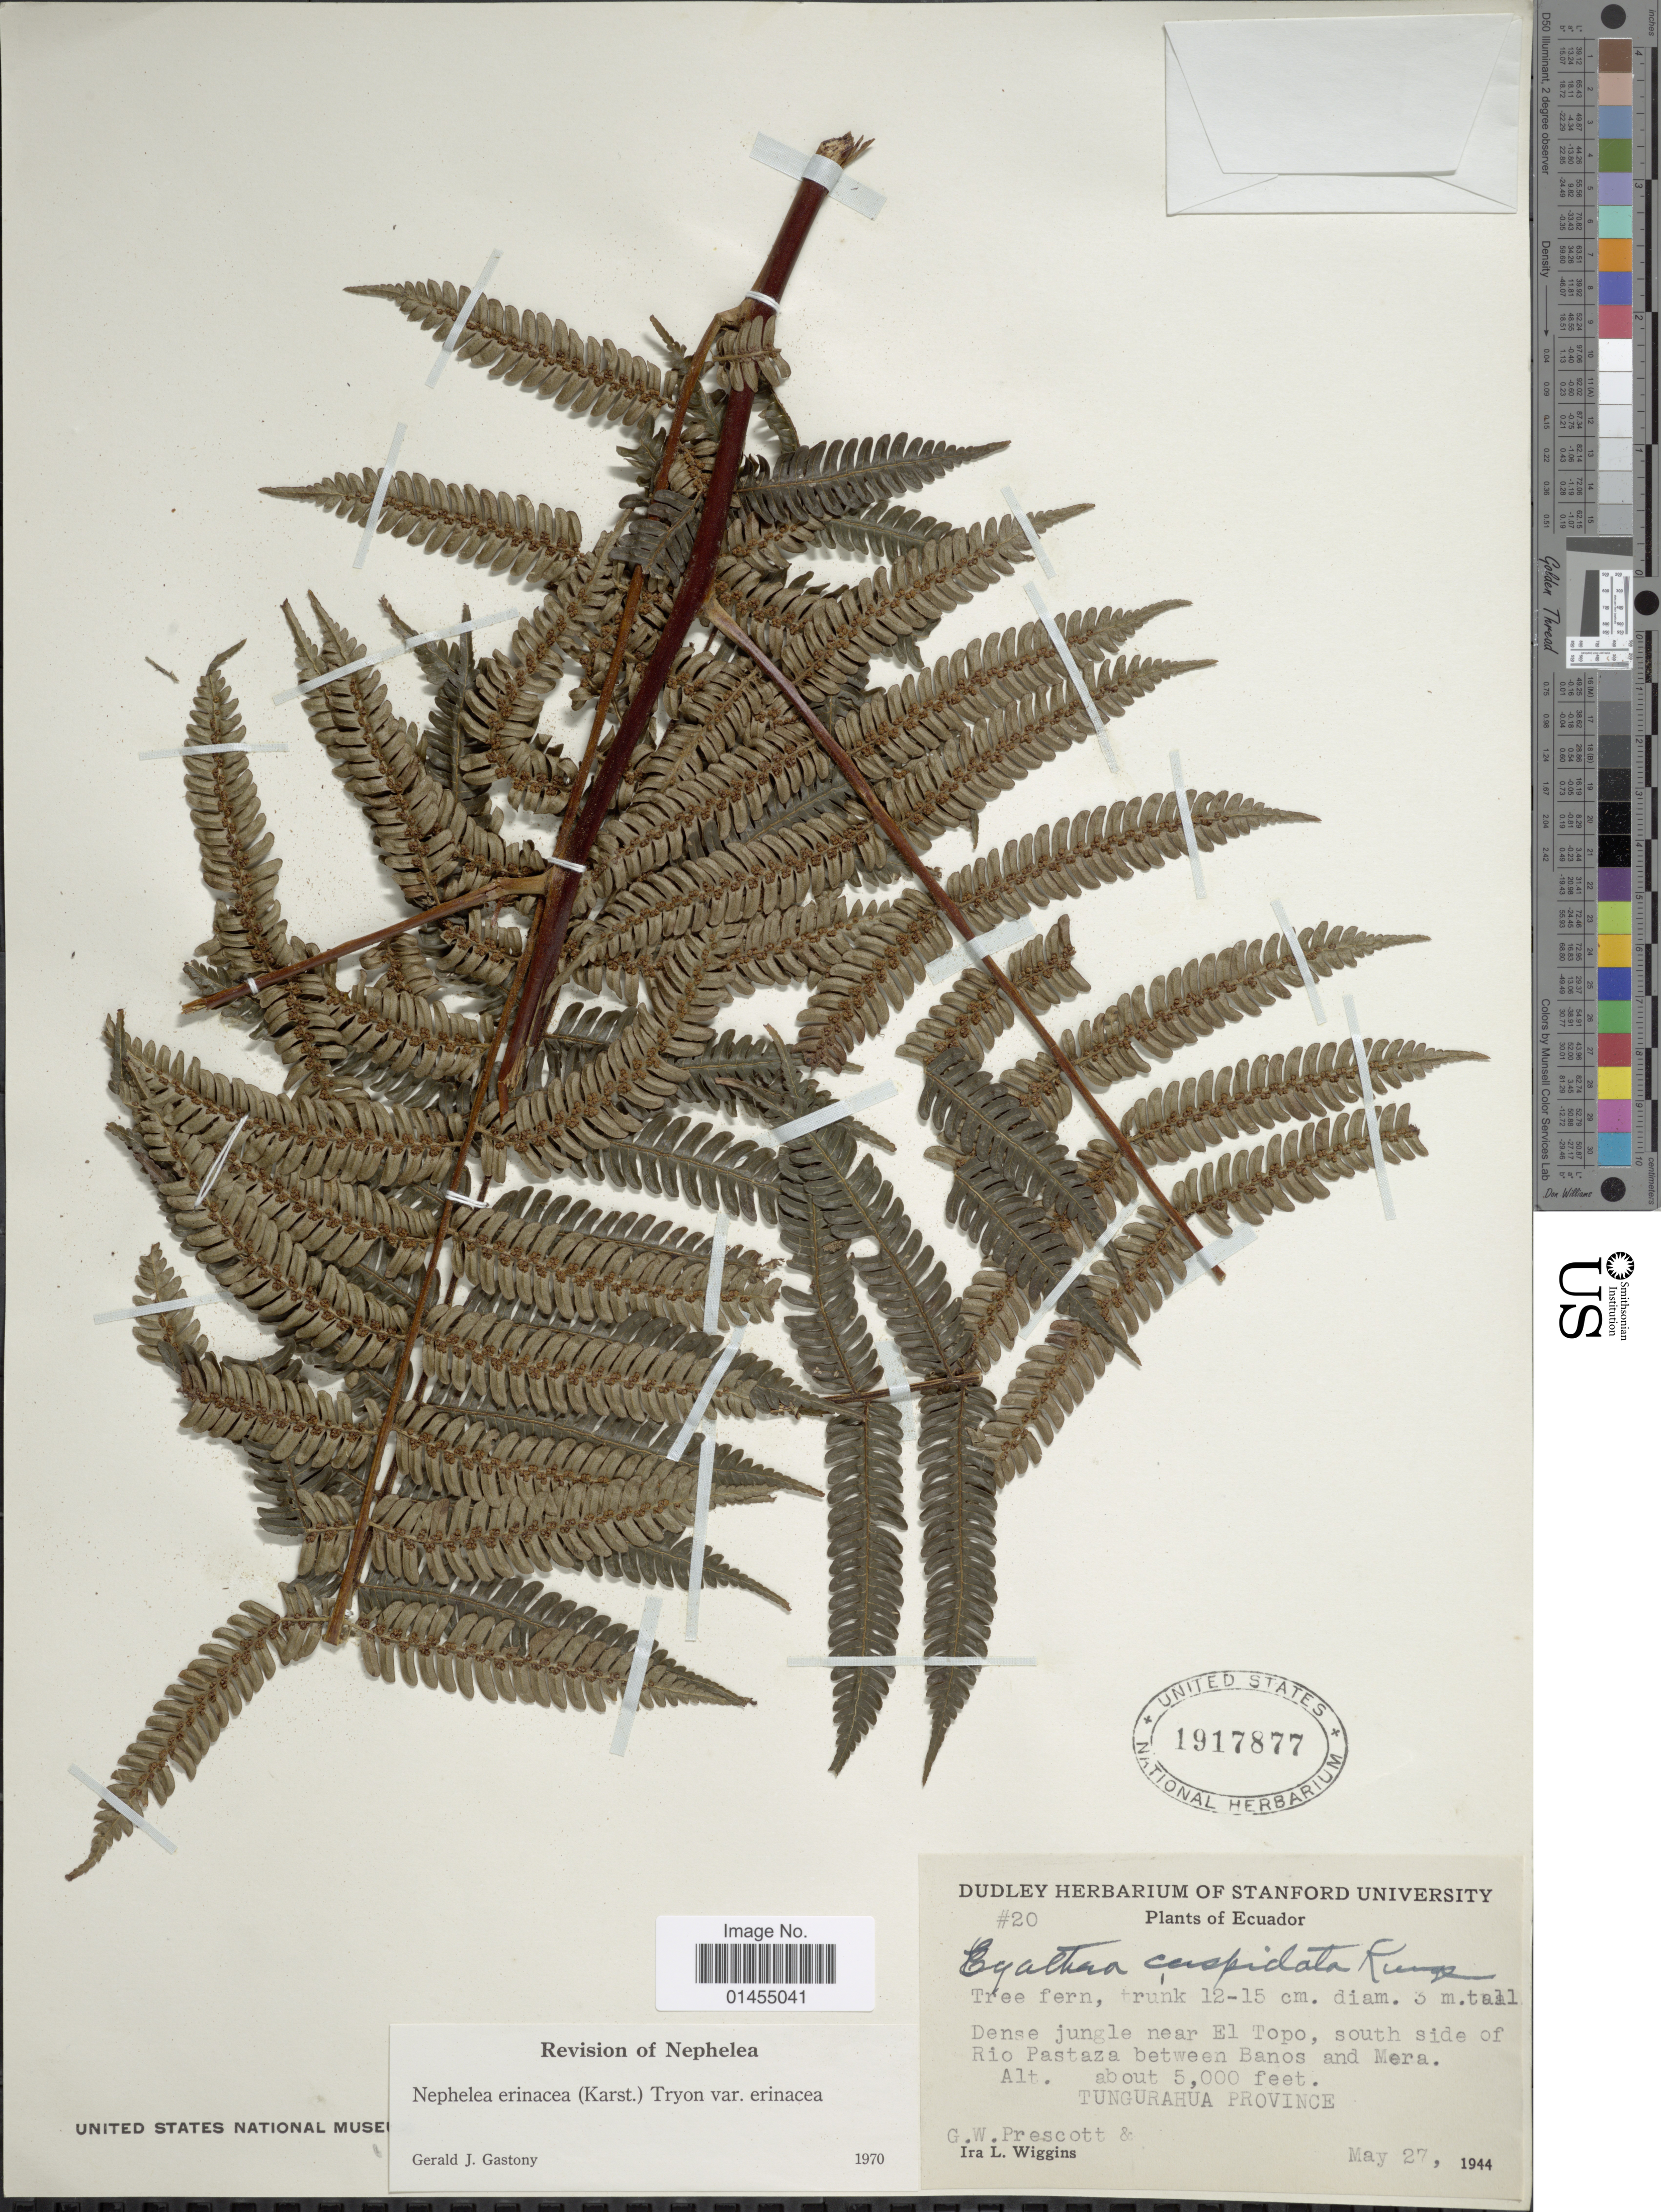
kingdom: Plantae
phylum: Tracheophyta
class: Polypodiopsida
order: Cyatheales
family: Cyatheaceae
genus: Alsophila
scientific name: Alsophila erinacea var. erinacea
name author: (H. Karst.) D.S. Conant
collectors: G. Prescott & I. L. Wiggins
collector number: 20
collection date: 1944-05-27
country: Ecuador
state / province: Tungurahua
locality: Dense jungle near El Topo, south side of Rio Pastaza between Banos and Mera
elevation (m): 1524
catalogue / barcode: US 1917877